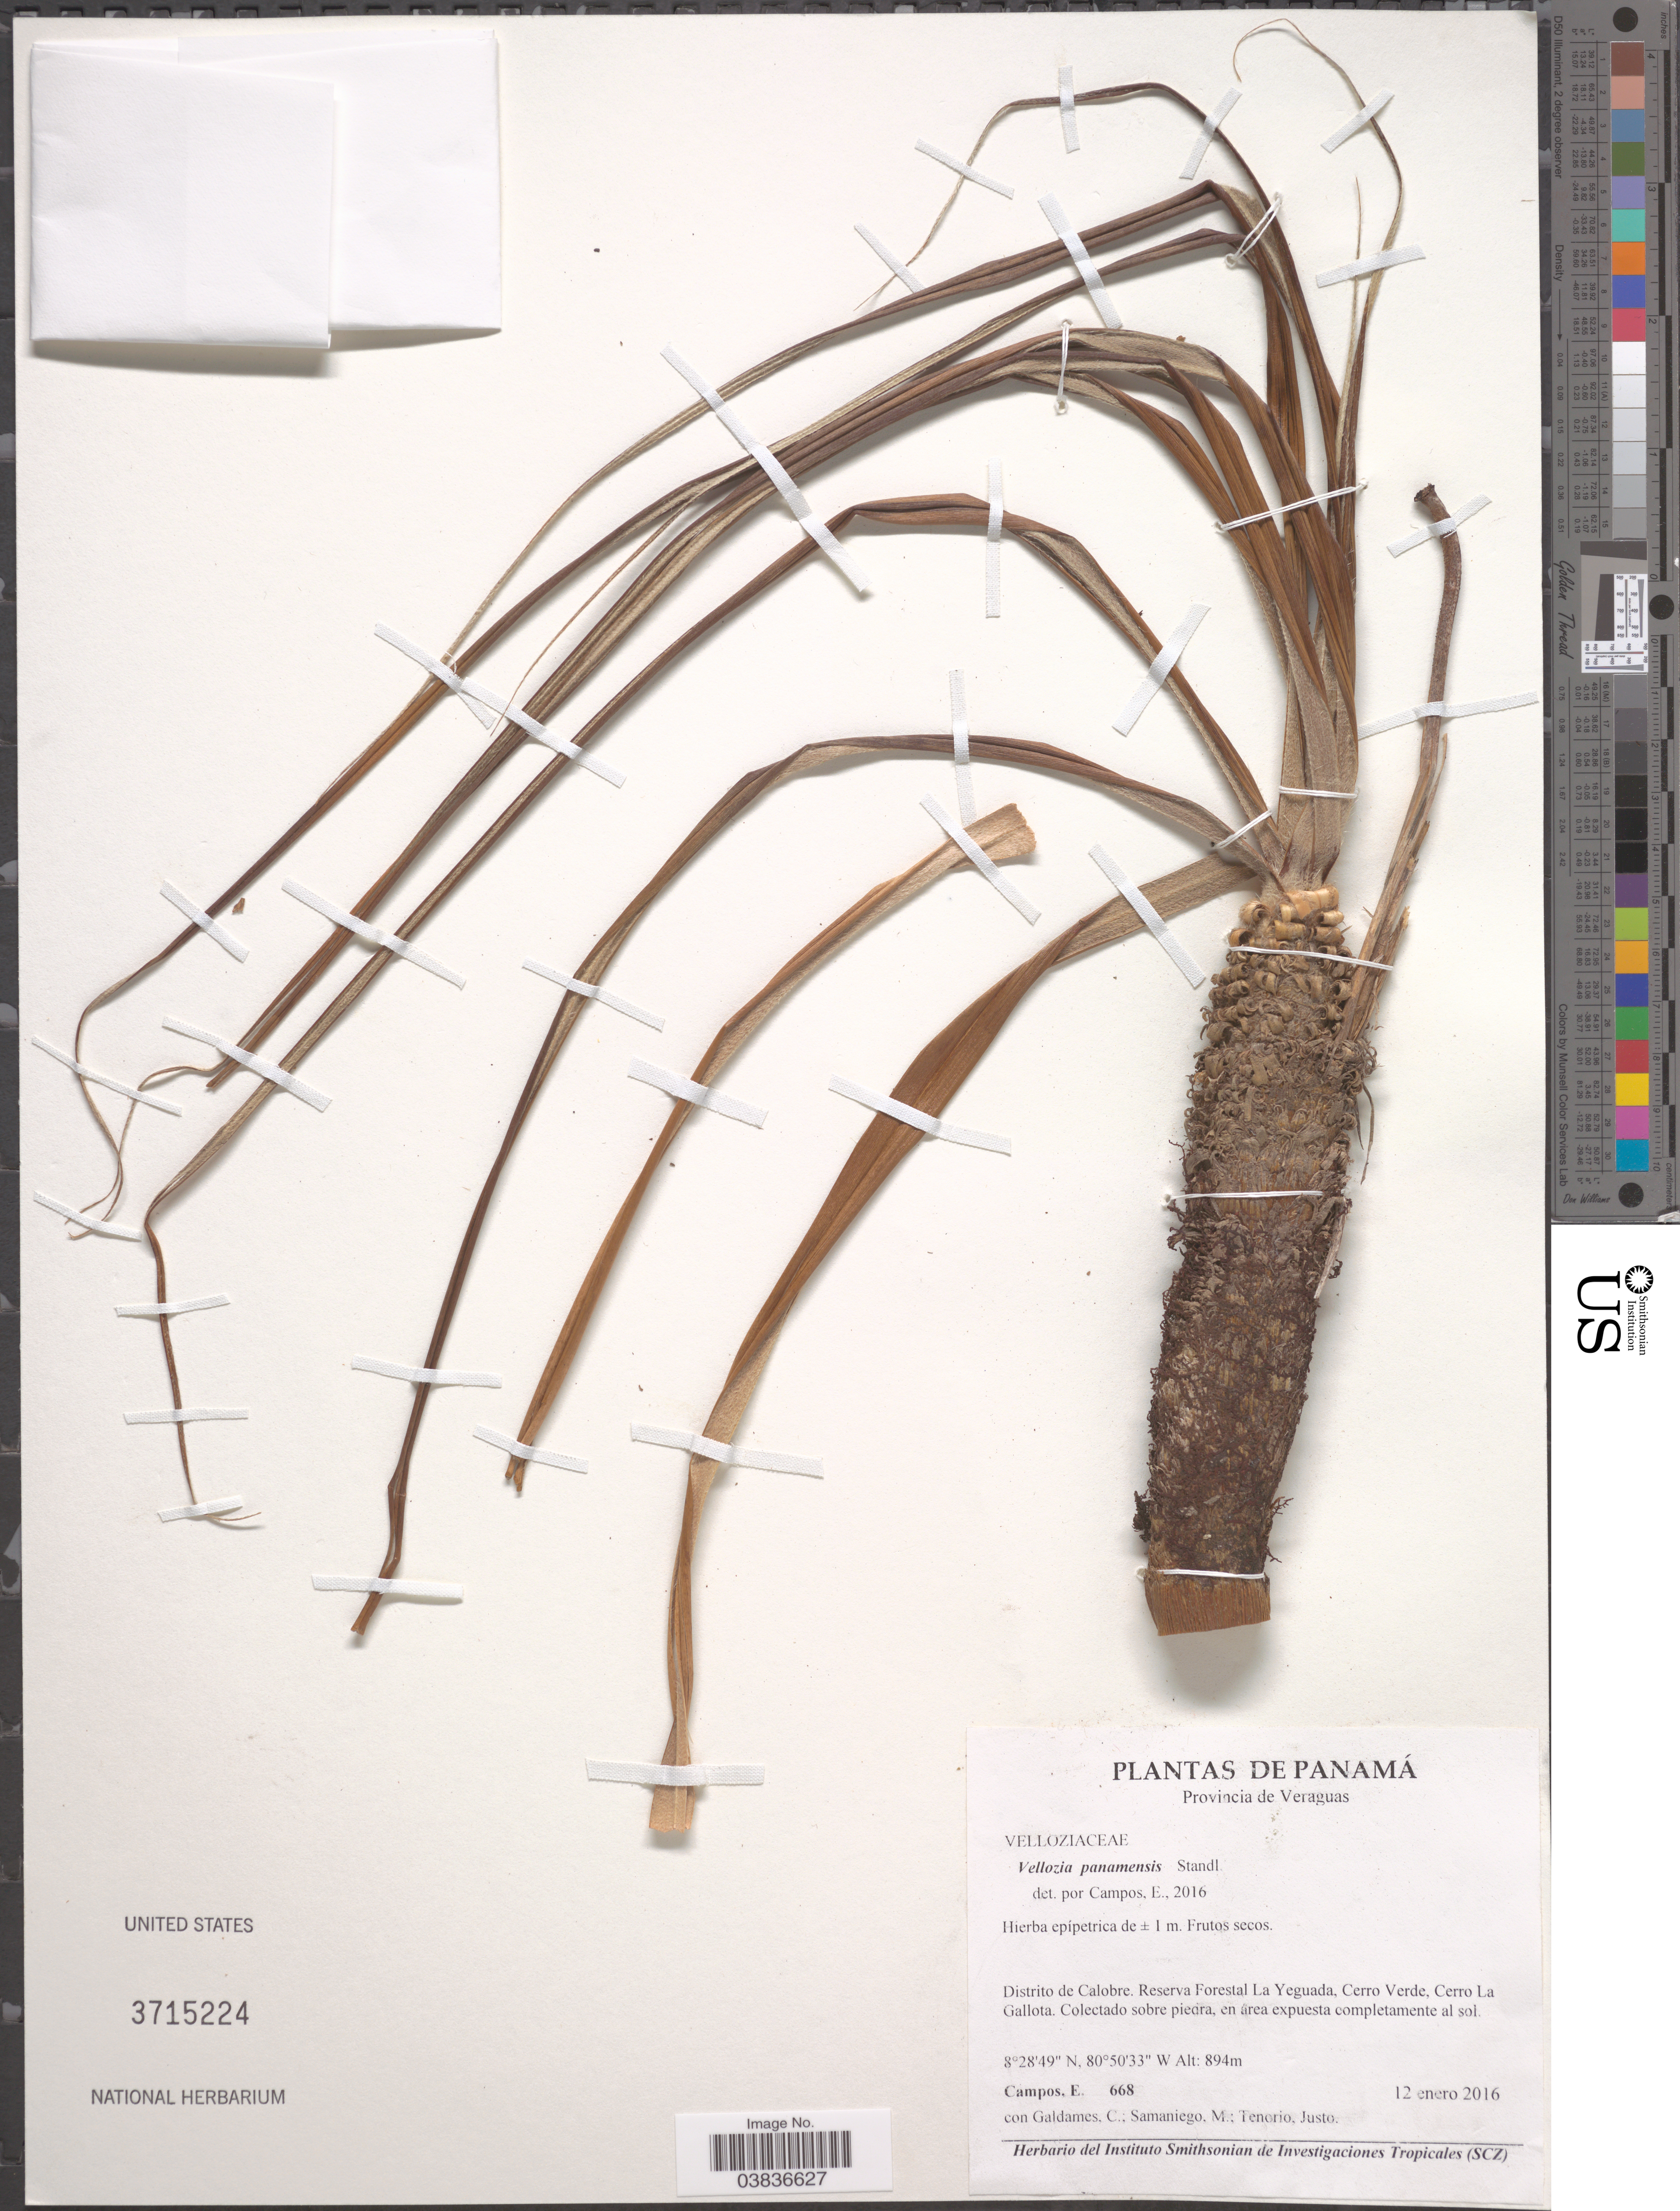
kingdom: Plantae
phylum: Tracheophyta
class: Liliopsida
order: Pandanales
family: Velloziaceae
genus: Vellozia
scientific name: Vellozia tubiflora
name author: (A. Rich.) Kunth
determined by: Lopes, J. C.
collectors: E. Campos, C. Galdames, M. Samaniego & J. Tenorio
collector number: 668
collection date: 2016-01-12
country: Panama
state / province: Veraguas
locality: Distrito de Calobre. Reserva Forestal La Yeguada, Cerro Verde, Cerro La Gallota. Sobre piedra, en area expuesta completamente al sol.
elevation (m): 894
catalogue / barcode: US 3715224